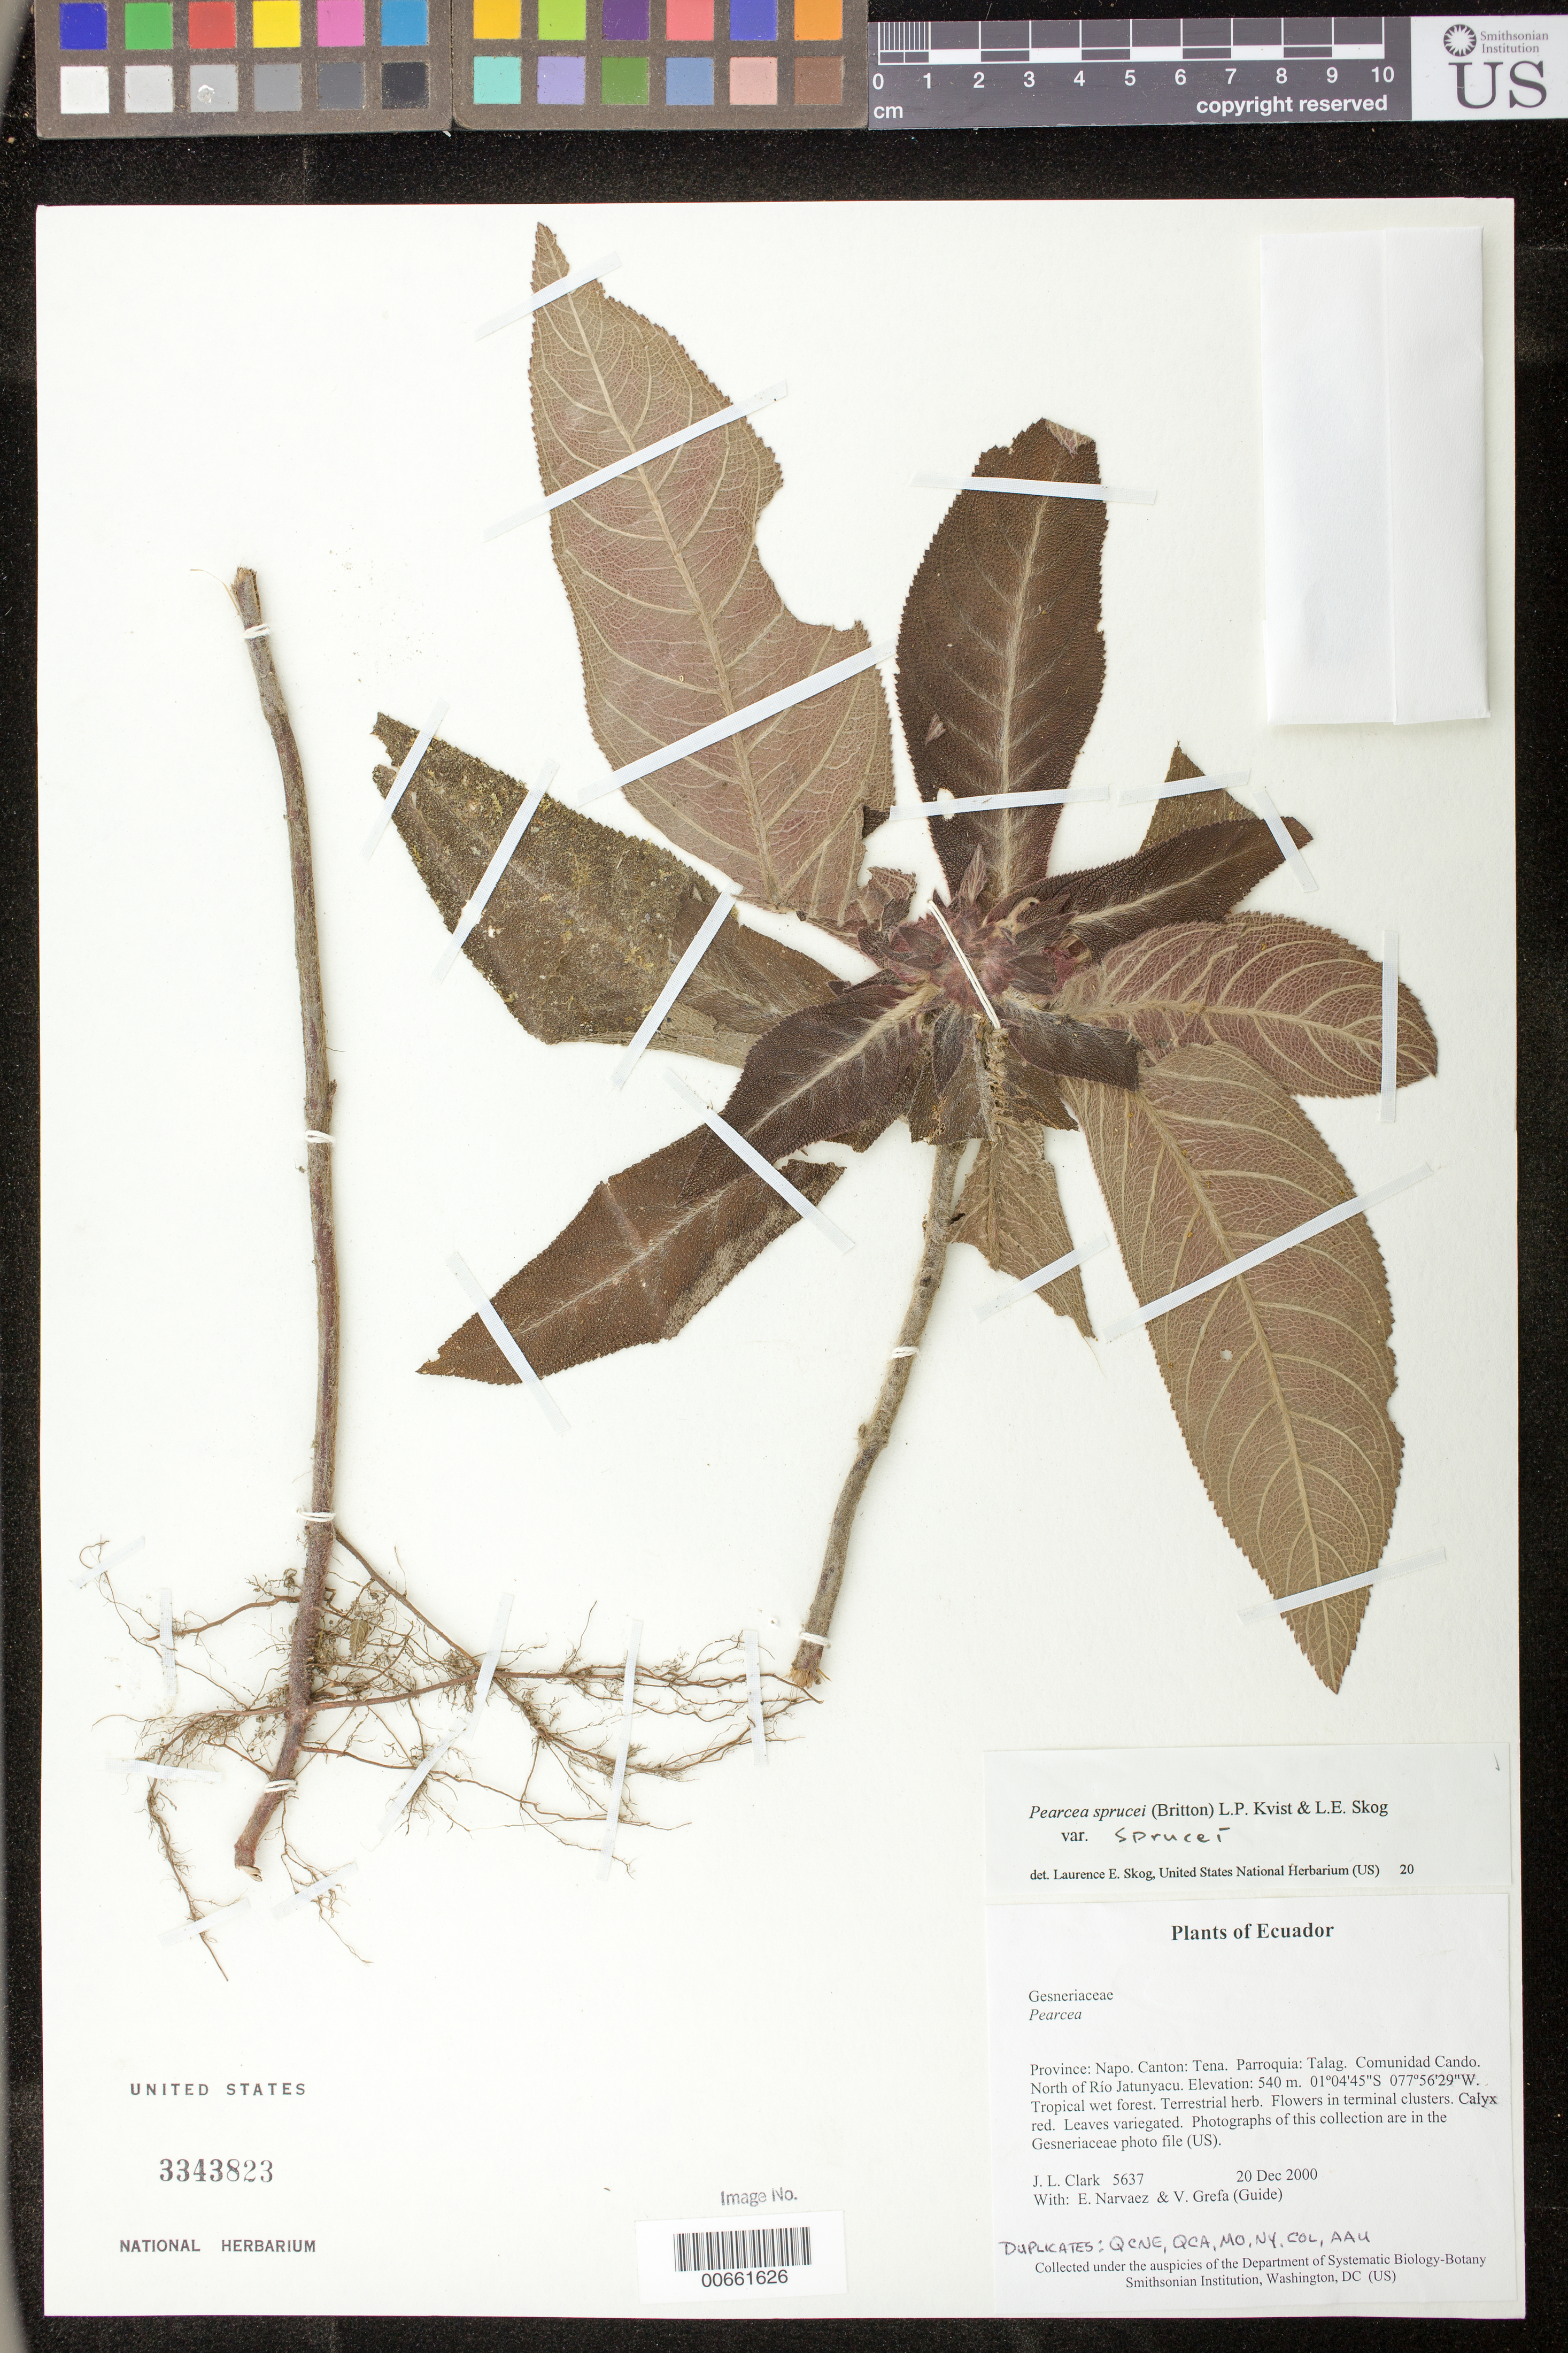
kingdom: Plantae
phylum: Tracheophyta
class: Magnoliopsida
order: Lamiales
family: Gesneriaceae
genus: Pearcea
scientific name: Pearcea sprucei var. sprucei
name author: (Britton ex Rusby) L.P. Kvist & L.E. Skog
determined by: Skog, Laurence E.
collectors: J. L. Clark, E. Narváez & V. Grefa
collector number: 5637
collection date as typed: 20 Dec 2000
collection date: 2000-12-20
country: Ecuador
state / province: Napo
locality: Cantón: Tena. Parroquia: Talag. Comunidad Cando. North of Río Jatunyacu.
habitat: Tropical wet forest.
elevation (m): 540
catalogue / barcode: US 3343823